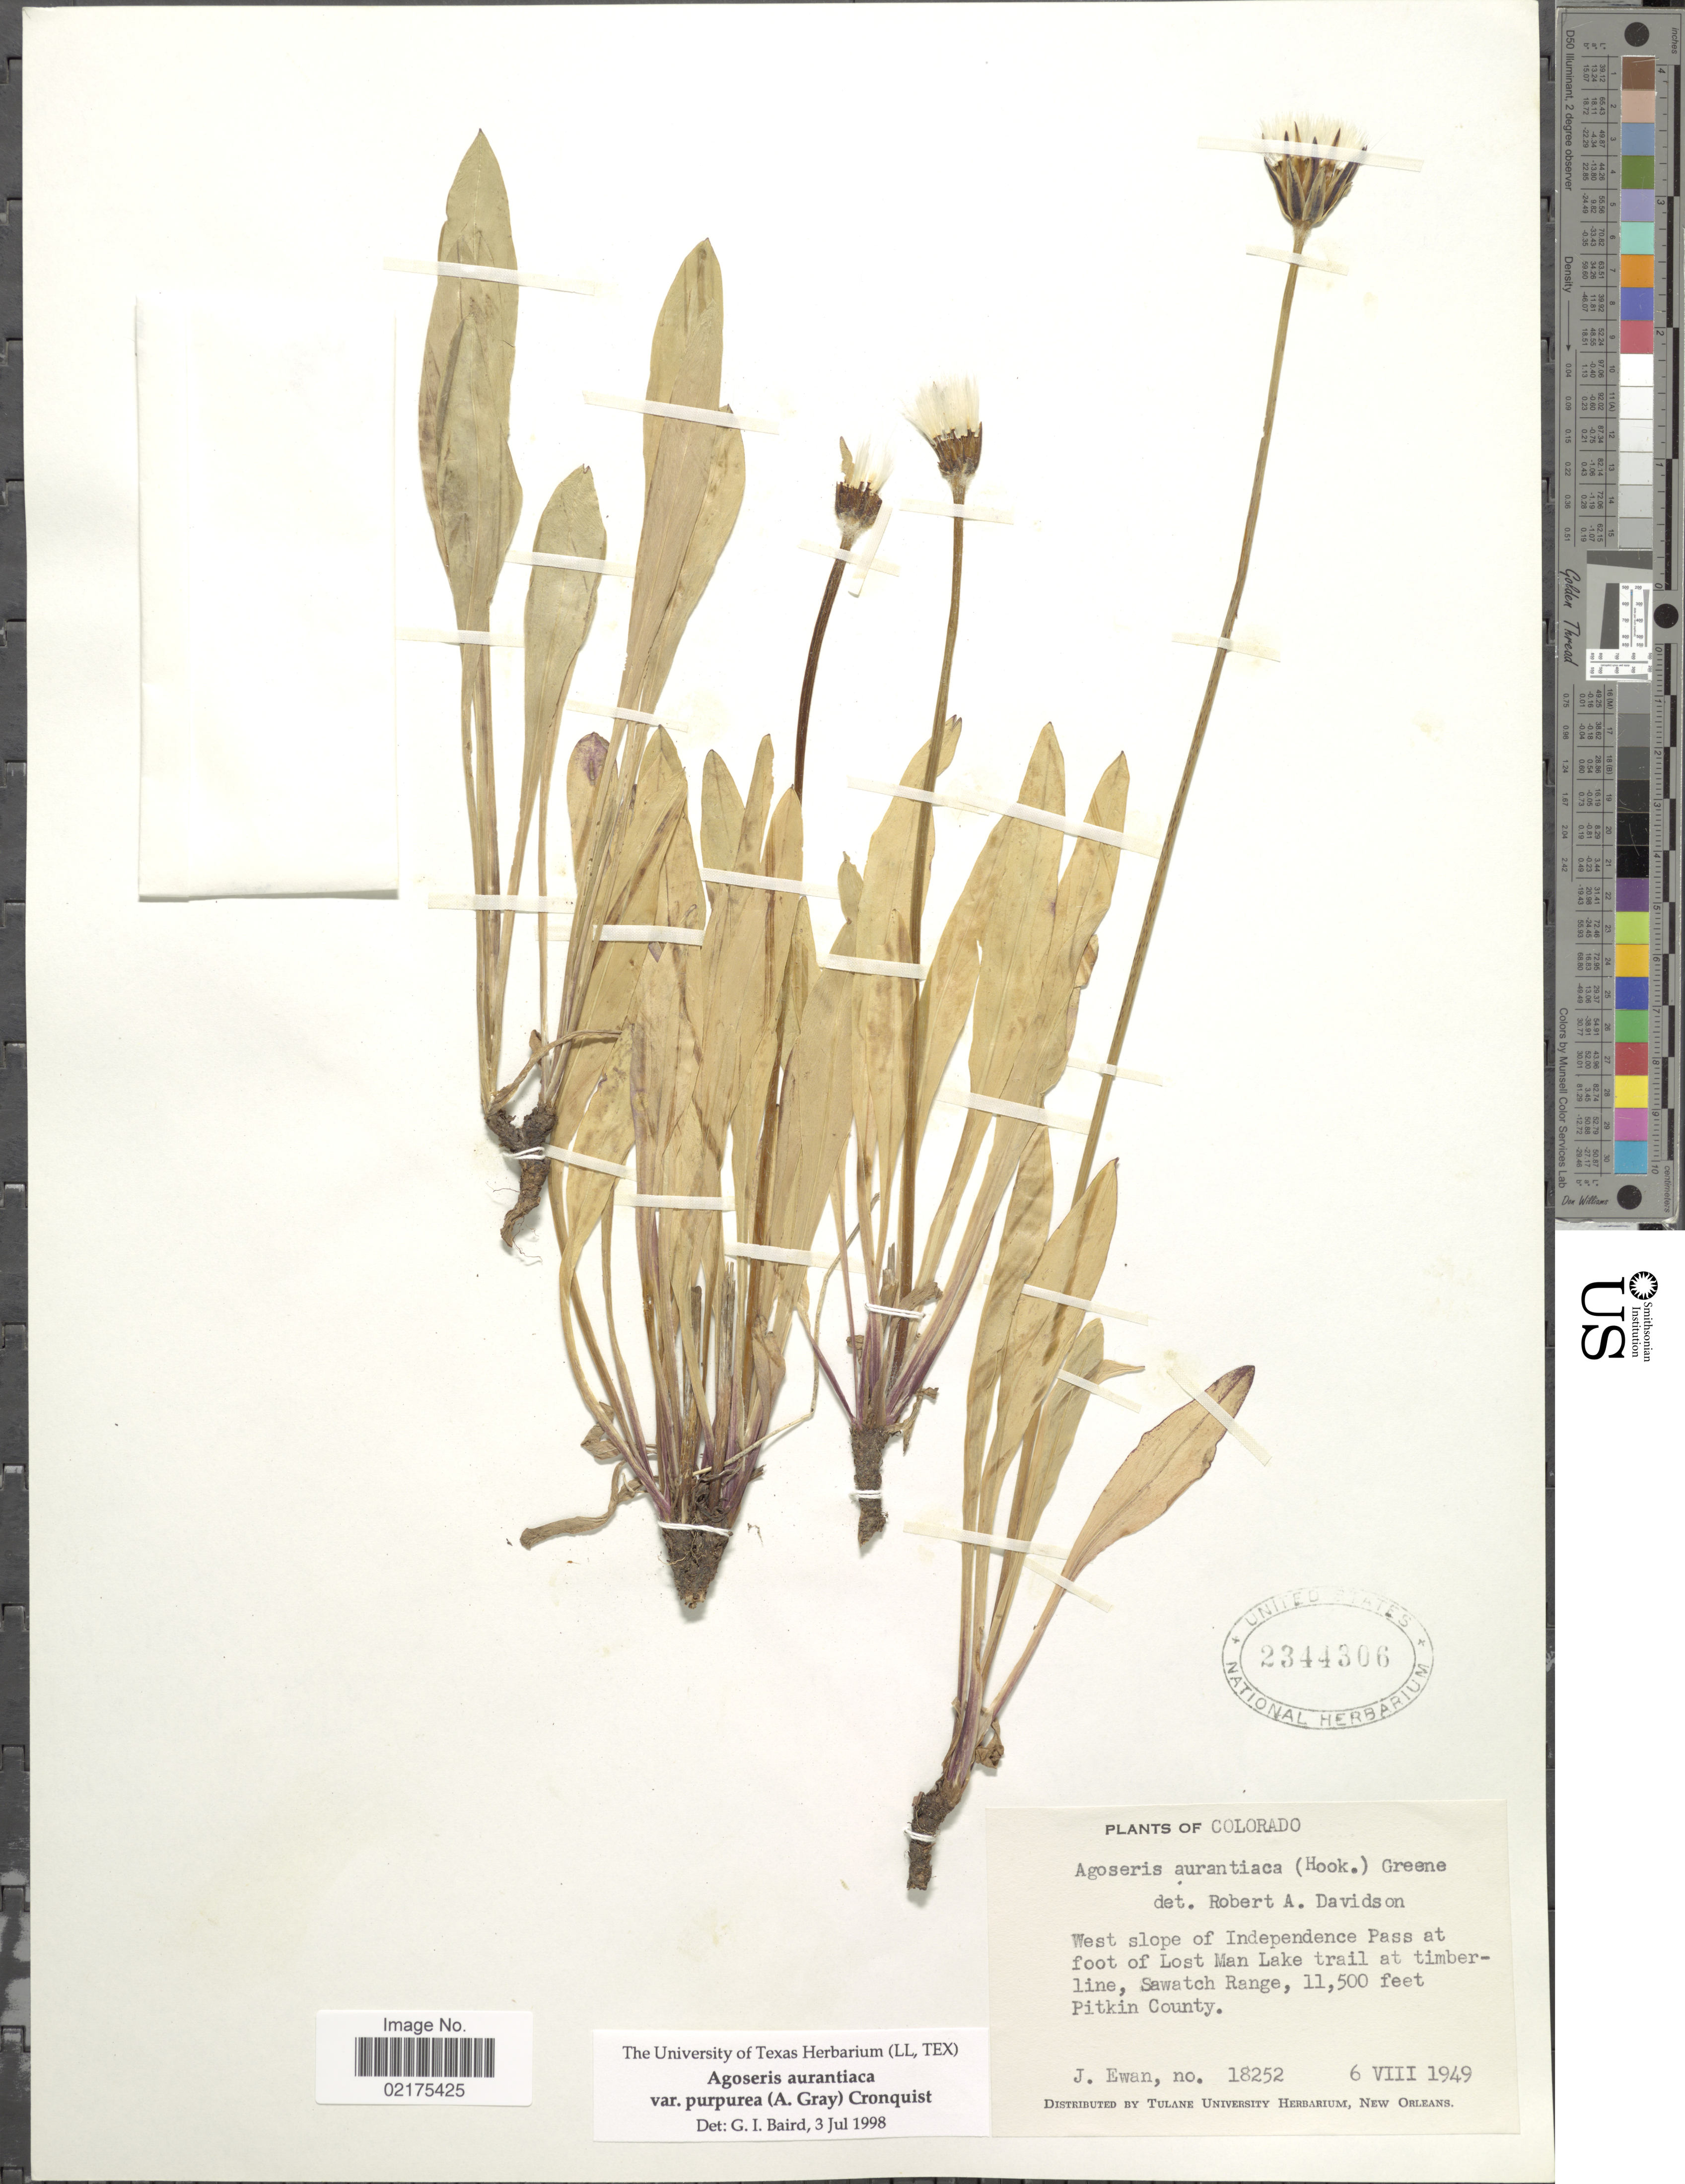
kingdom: Plantae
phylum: Tracheophyta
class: Magnoliopsida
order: Asterales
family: Asteraceae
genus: Agoseris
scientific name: Agoseris aurantiaca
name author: (Hook.) Greene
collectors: J. A. Ewan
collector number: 18252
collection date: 1949-08-06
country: United States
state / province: Colorado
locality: West slope of Independence Pass at foot of Lost Man Lake trail at timberline, Sawatch Range, Pitkin County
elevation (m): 3505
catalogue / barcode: US 2344306